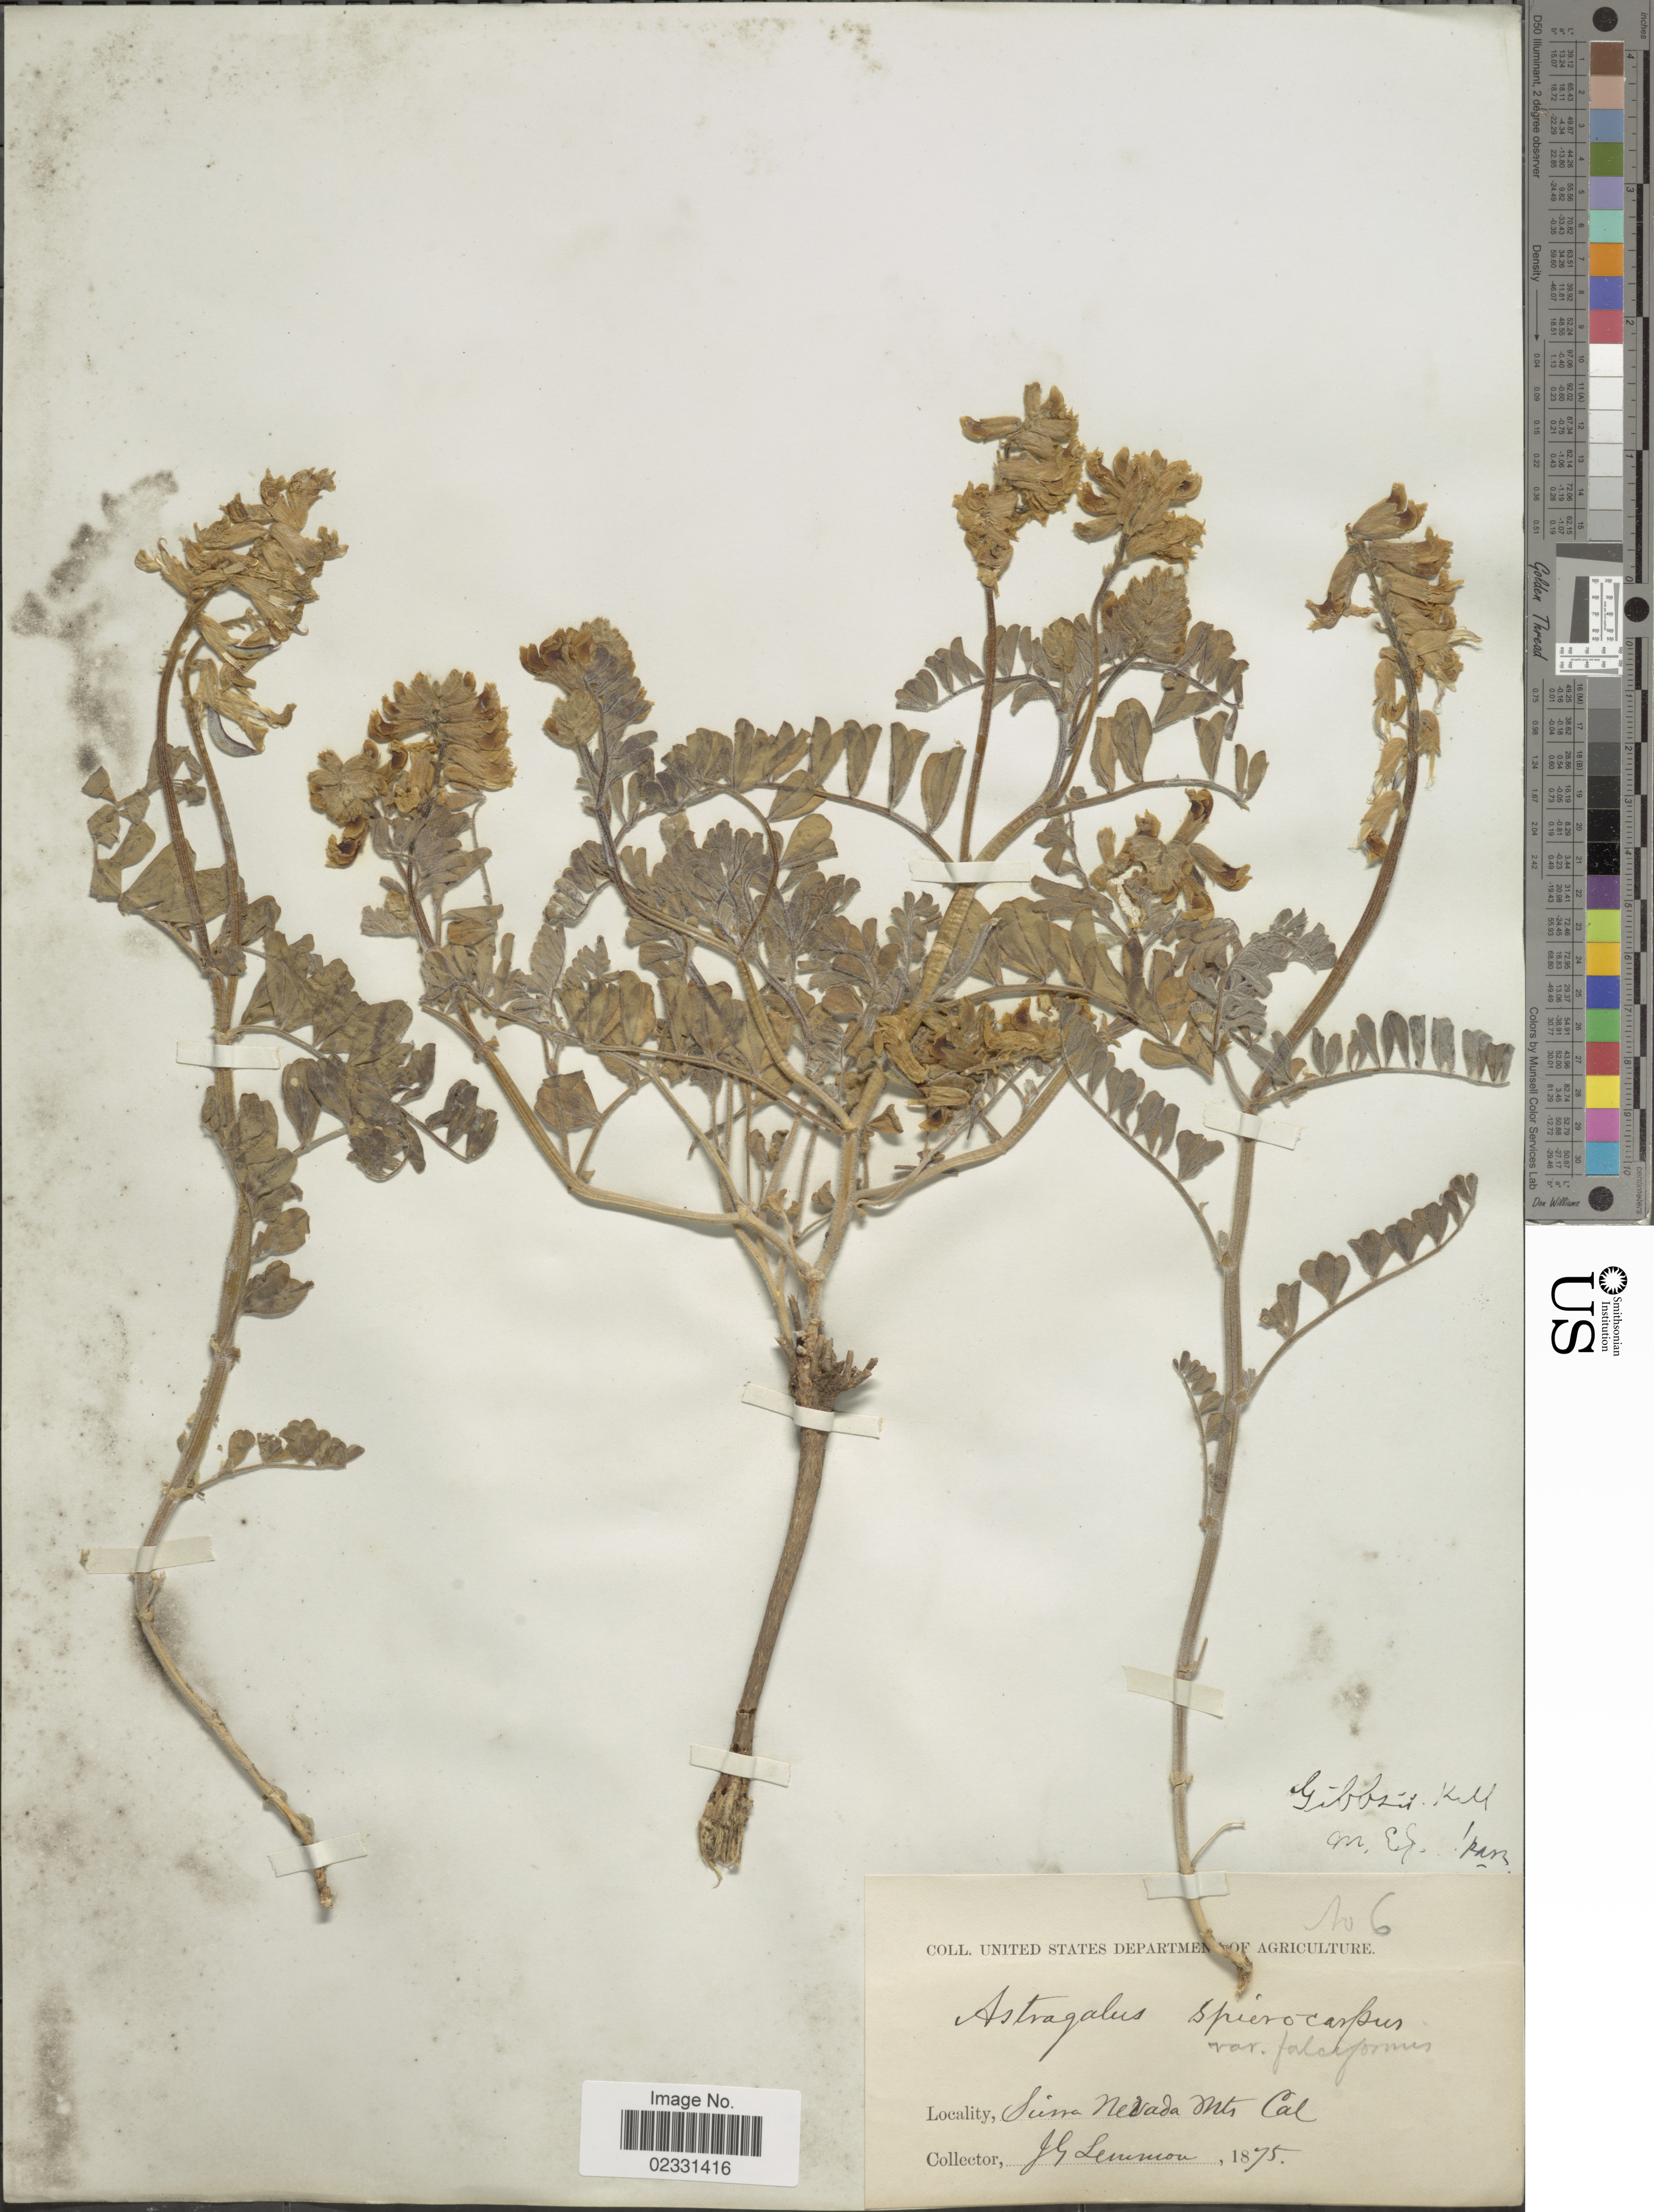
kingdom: Plantae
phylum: Tracheophyta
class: Magnoliopsida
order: Fabales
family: Fabaceae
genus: Astragalus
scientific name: Astragalus gibbsii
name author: Kellogg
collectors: J. Lemmon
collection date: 1875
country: United States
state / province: California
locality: Sierra Nevada Mts.